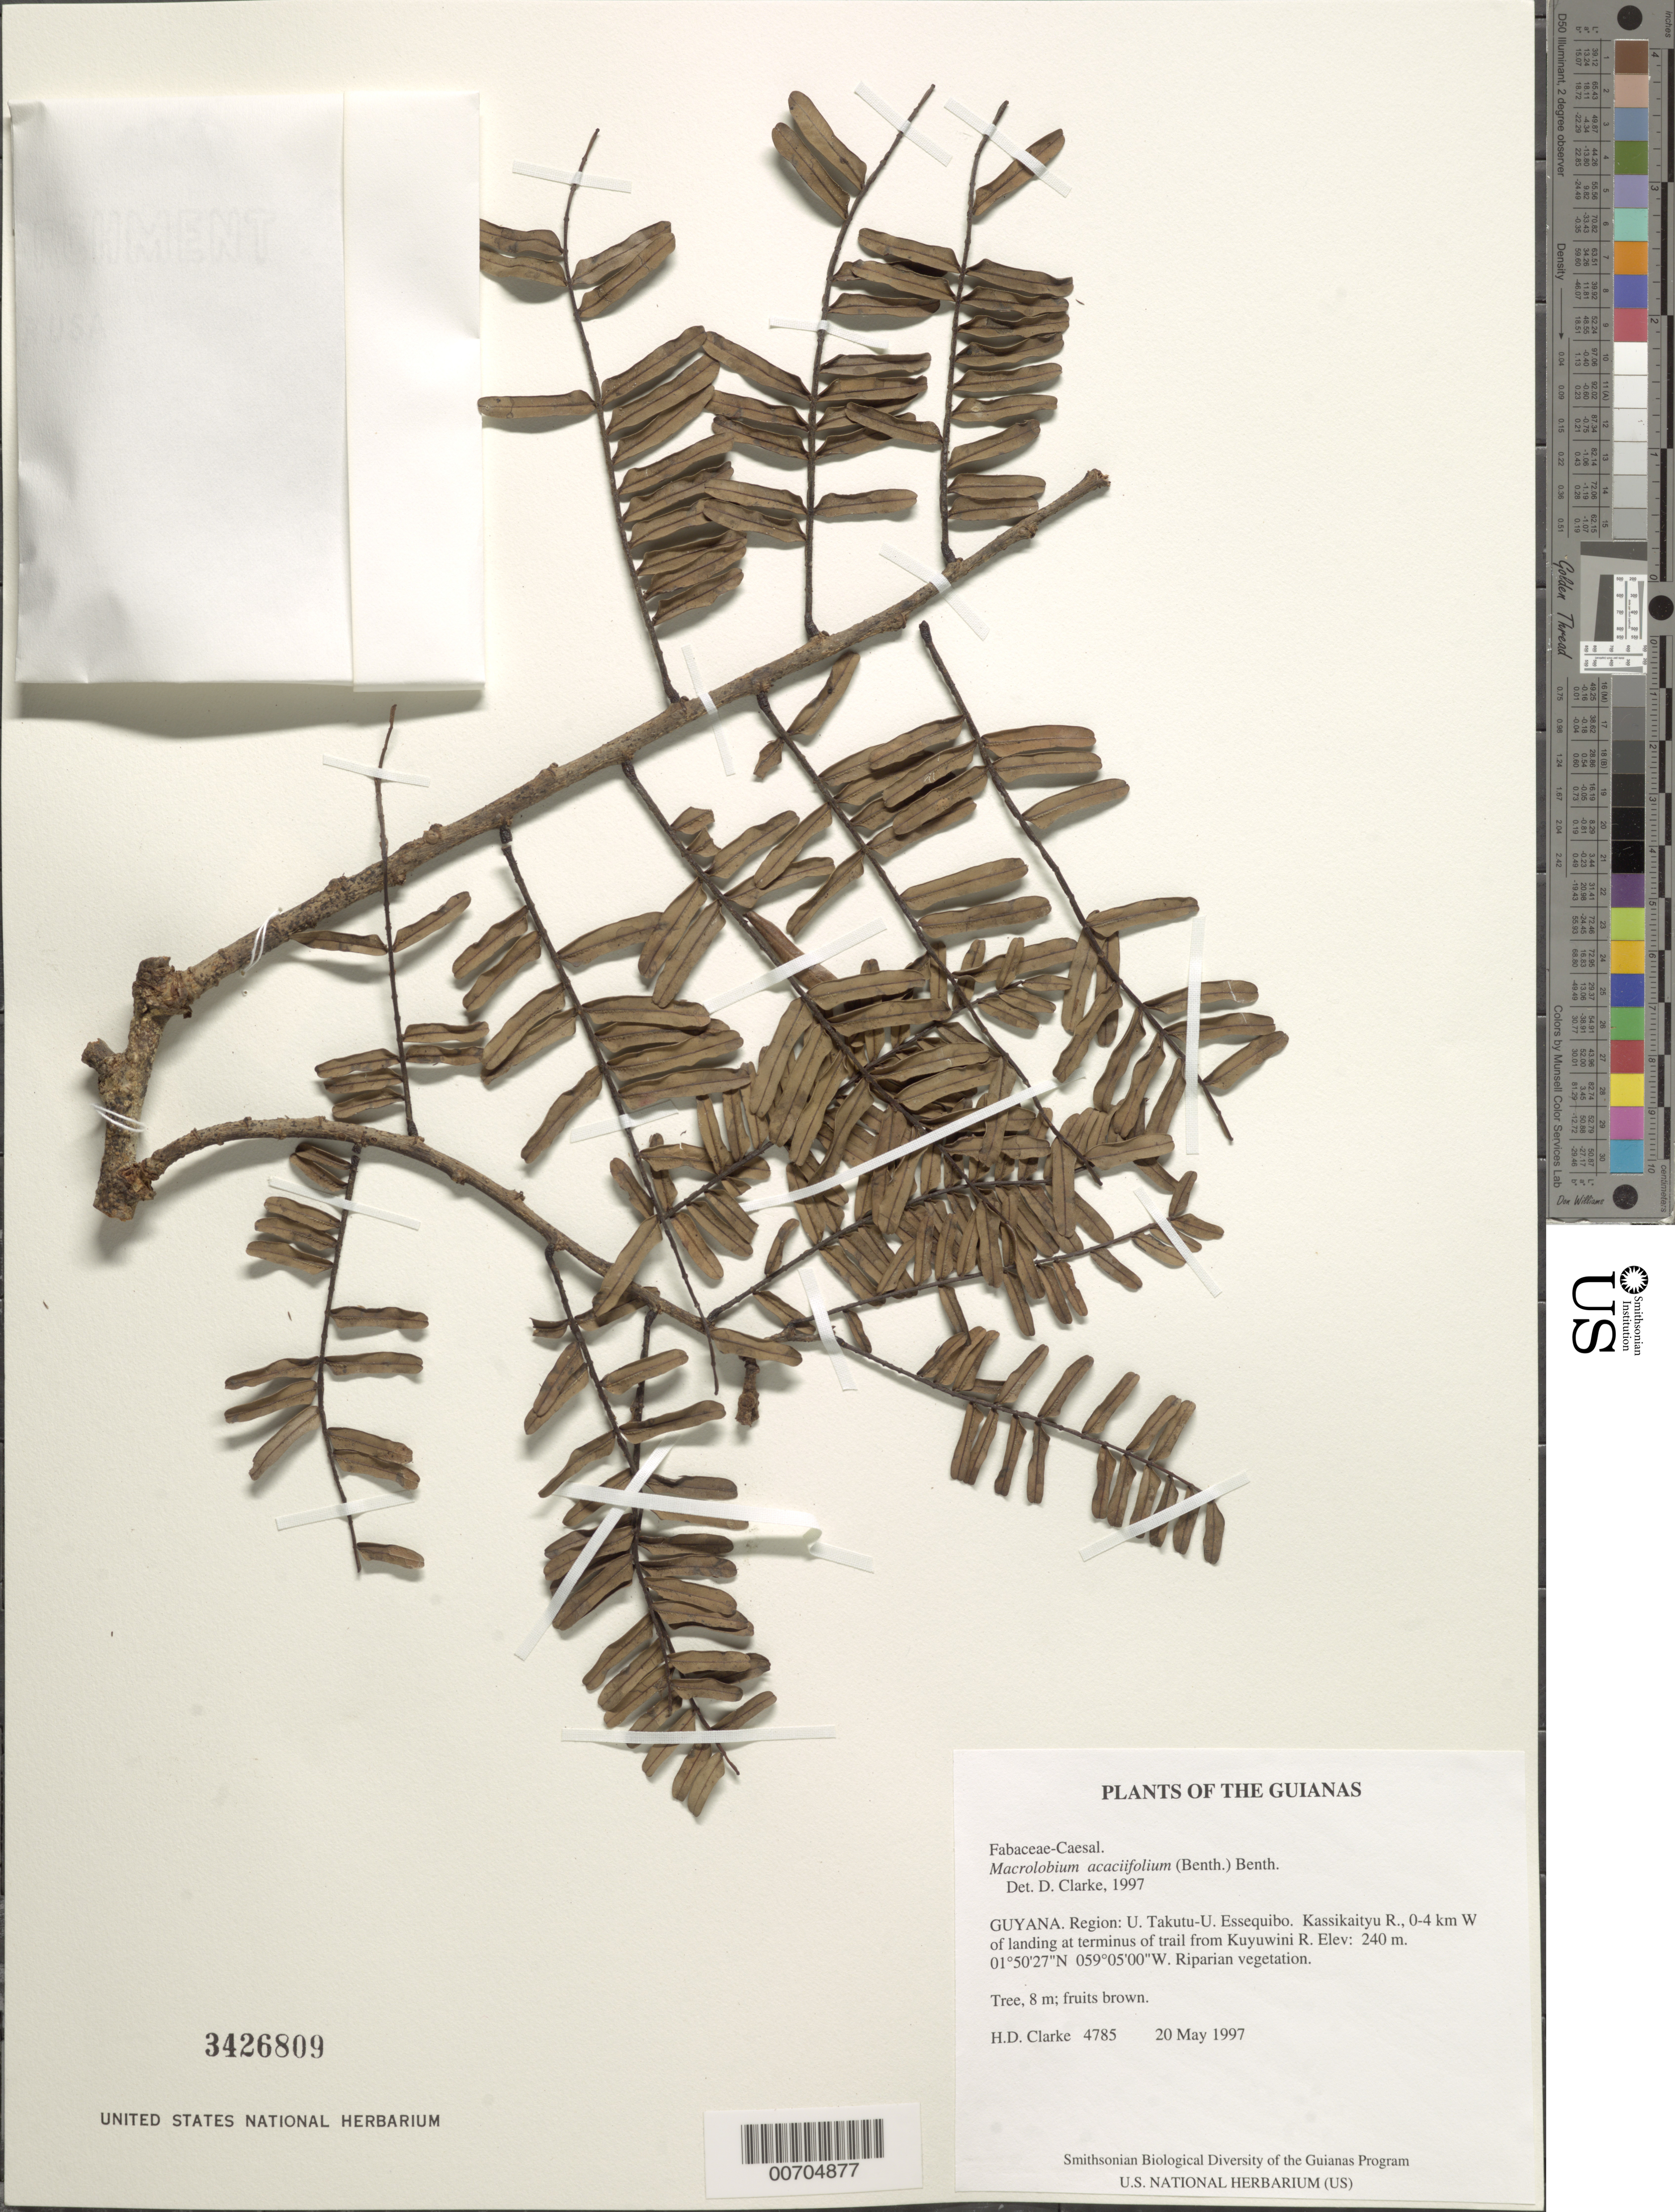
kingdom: Plantae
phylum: Tracheophyta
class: Magnoliopsida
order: Fabales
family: Fabaceae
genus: Macrolobium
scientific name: Macrolobium acaciifolium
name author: (Benth.) Benth.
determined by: Clarke, H. D., University of North Carolina (Asheville)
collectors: H. D. Clarke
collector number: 4785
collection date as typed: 20 May 1997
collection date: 1997-05-20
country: Guyana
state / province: U. Takutu-U. Essequibo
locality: Kassikaityu R., 0-4 km W of landing at terminus of trail from Kuyuwini R.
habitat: Riparian vegetation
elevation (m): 240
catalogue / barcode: US 3426809